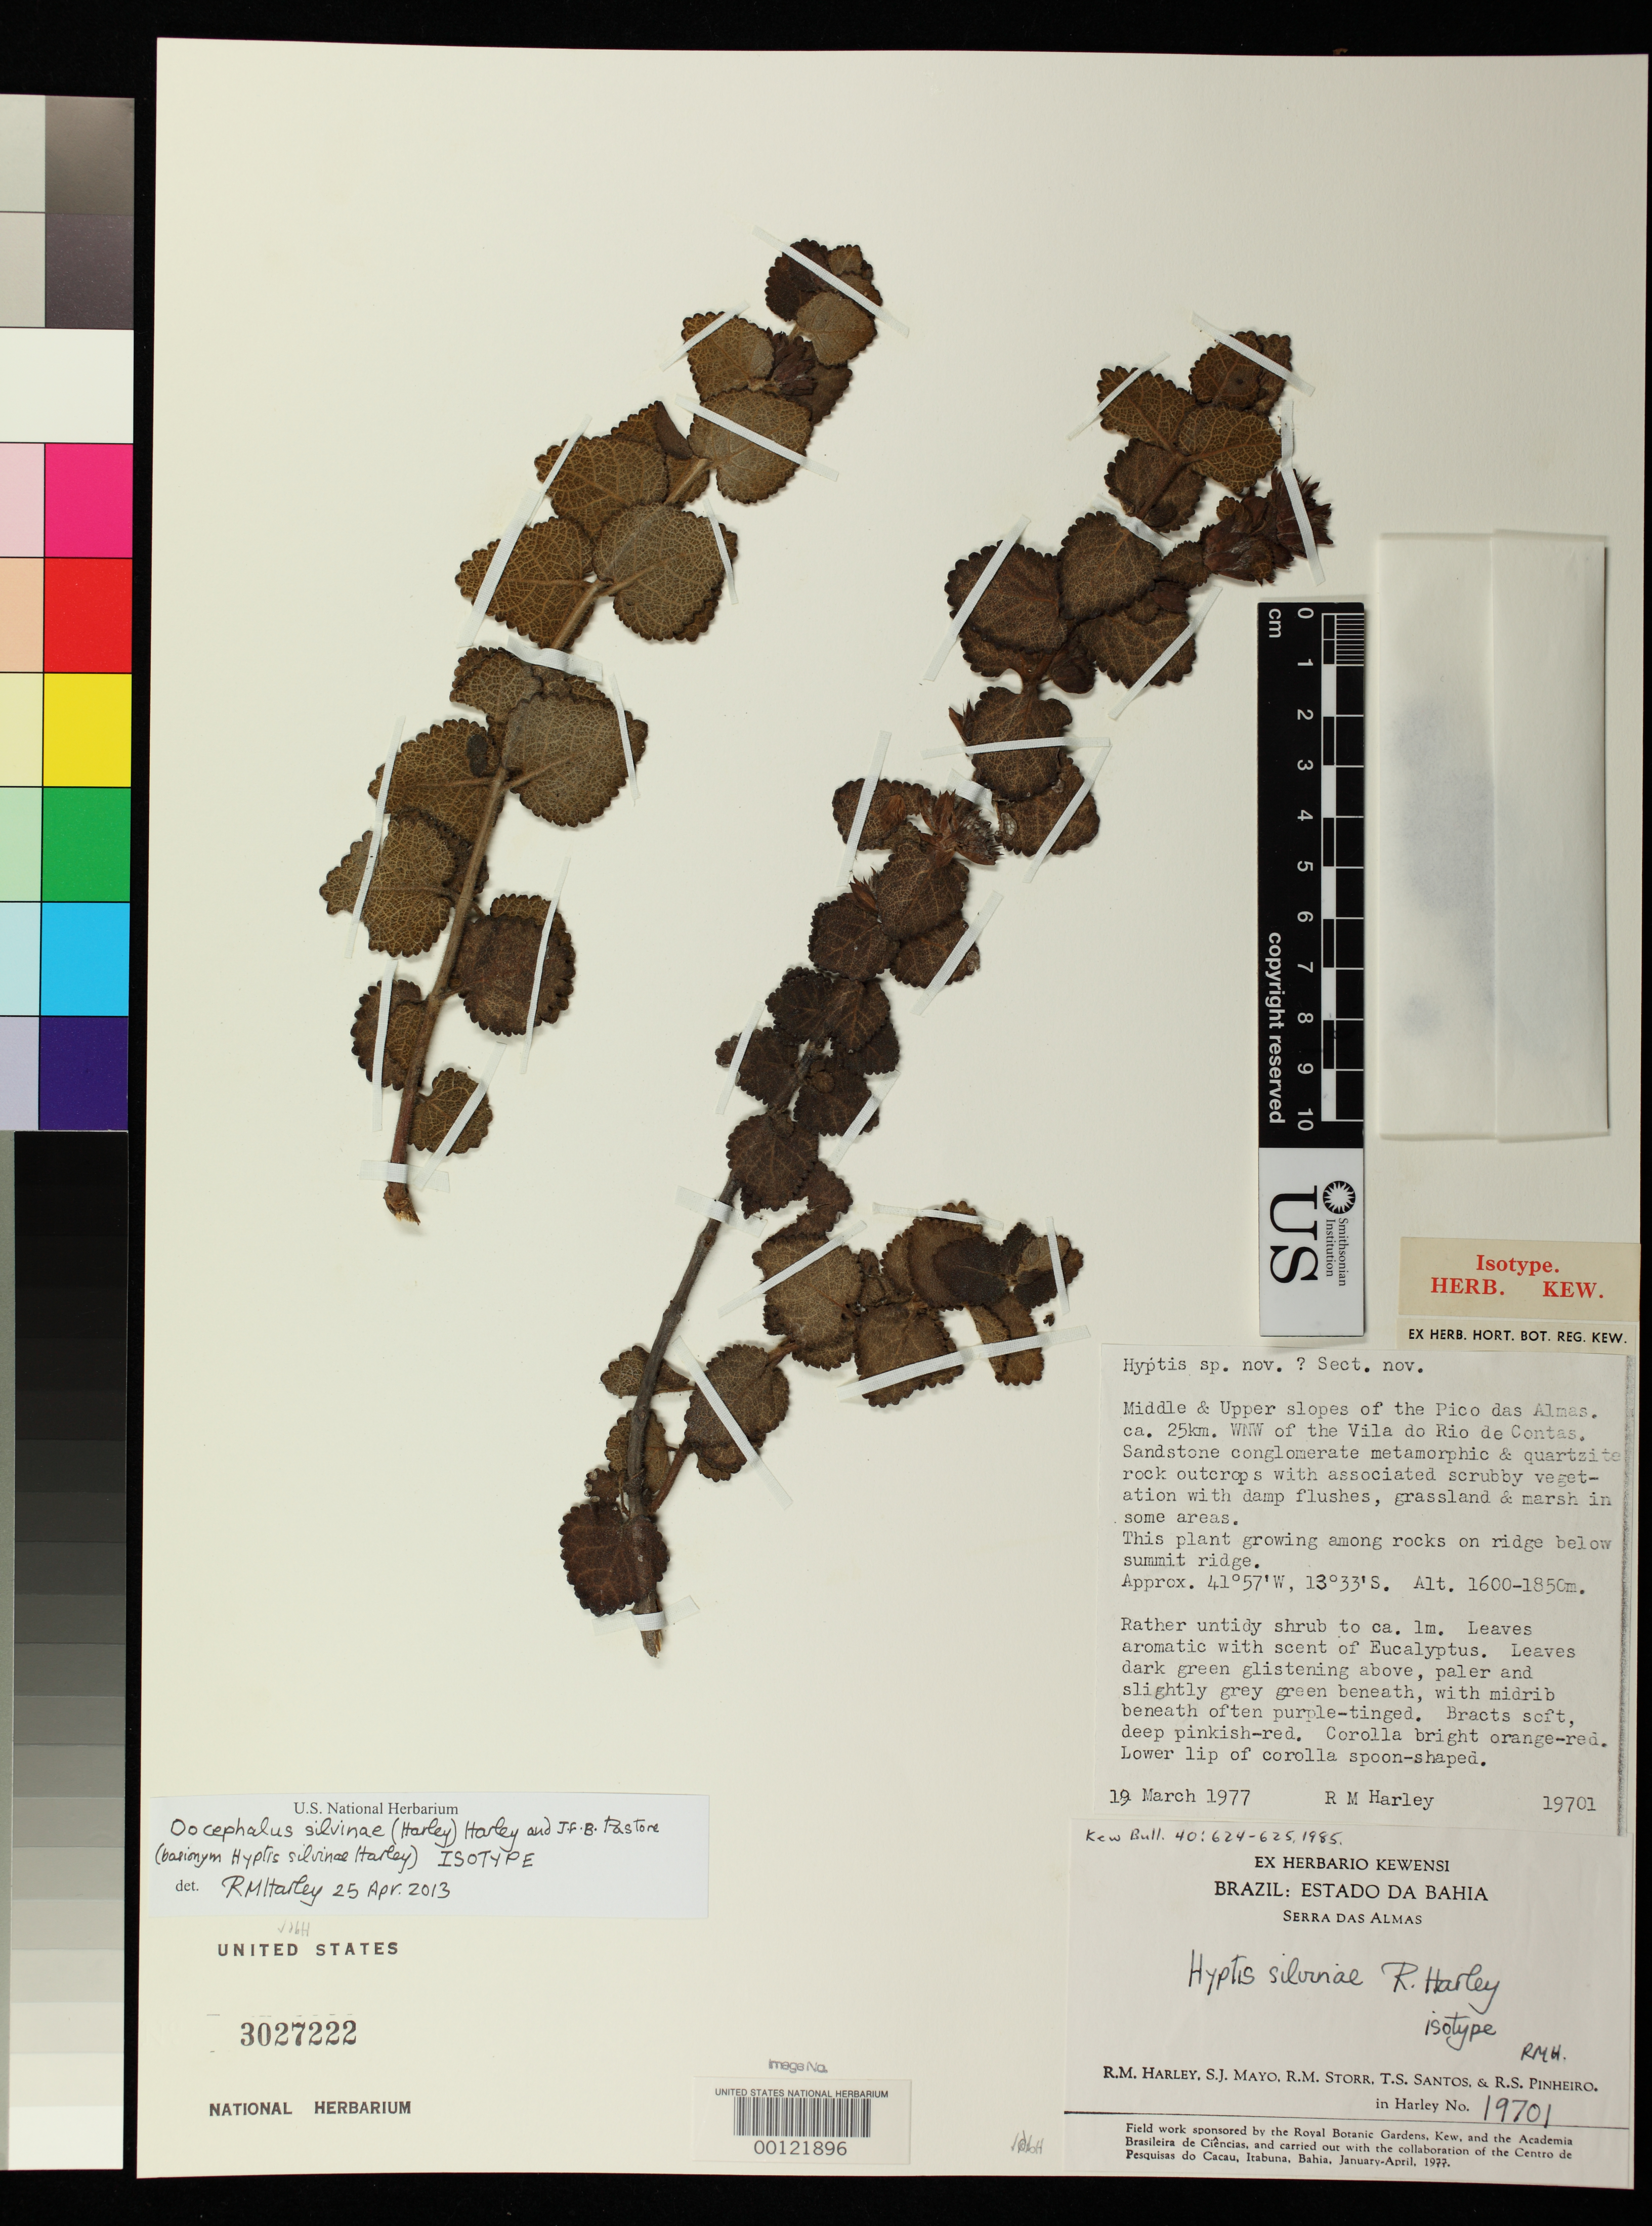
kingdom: Plantae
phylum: Tracheophyta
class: Magnoliopsida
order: Lamiales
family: Lamiaceae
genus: Hyptis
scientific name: Hyptis silvinae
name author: Harley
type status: Isotype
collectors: R. M. Harley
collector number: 19701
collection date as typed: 19 Mar 1977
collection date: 1977-03-19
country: Brazil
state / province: Bahia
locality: Serra das Almas, middle and upper slopes of Pico das Almas, ca. 25 km WNW of Vila do Rio de Contas.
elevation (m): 1600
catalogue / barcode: US 3027222